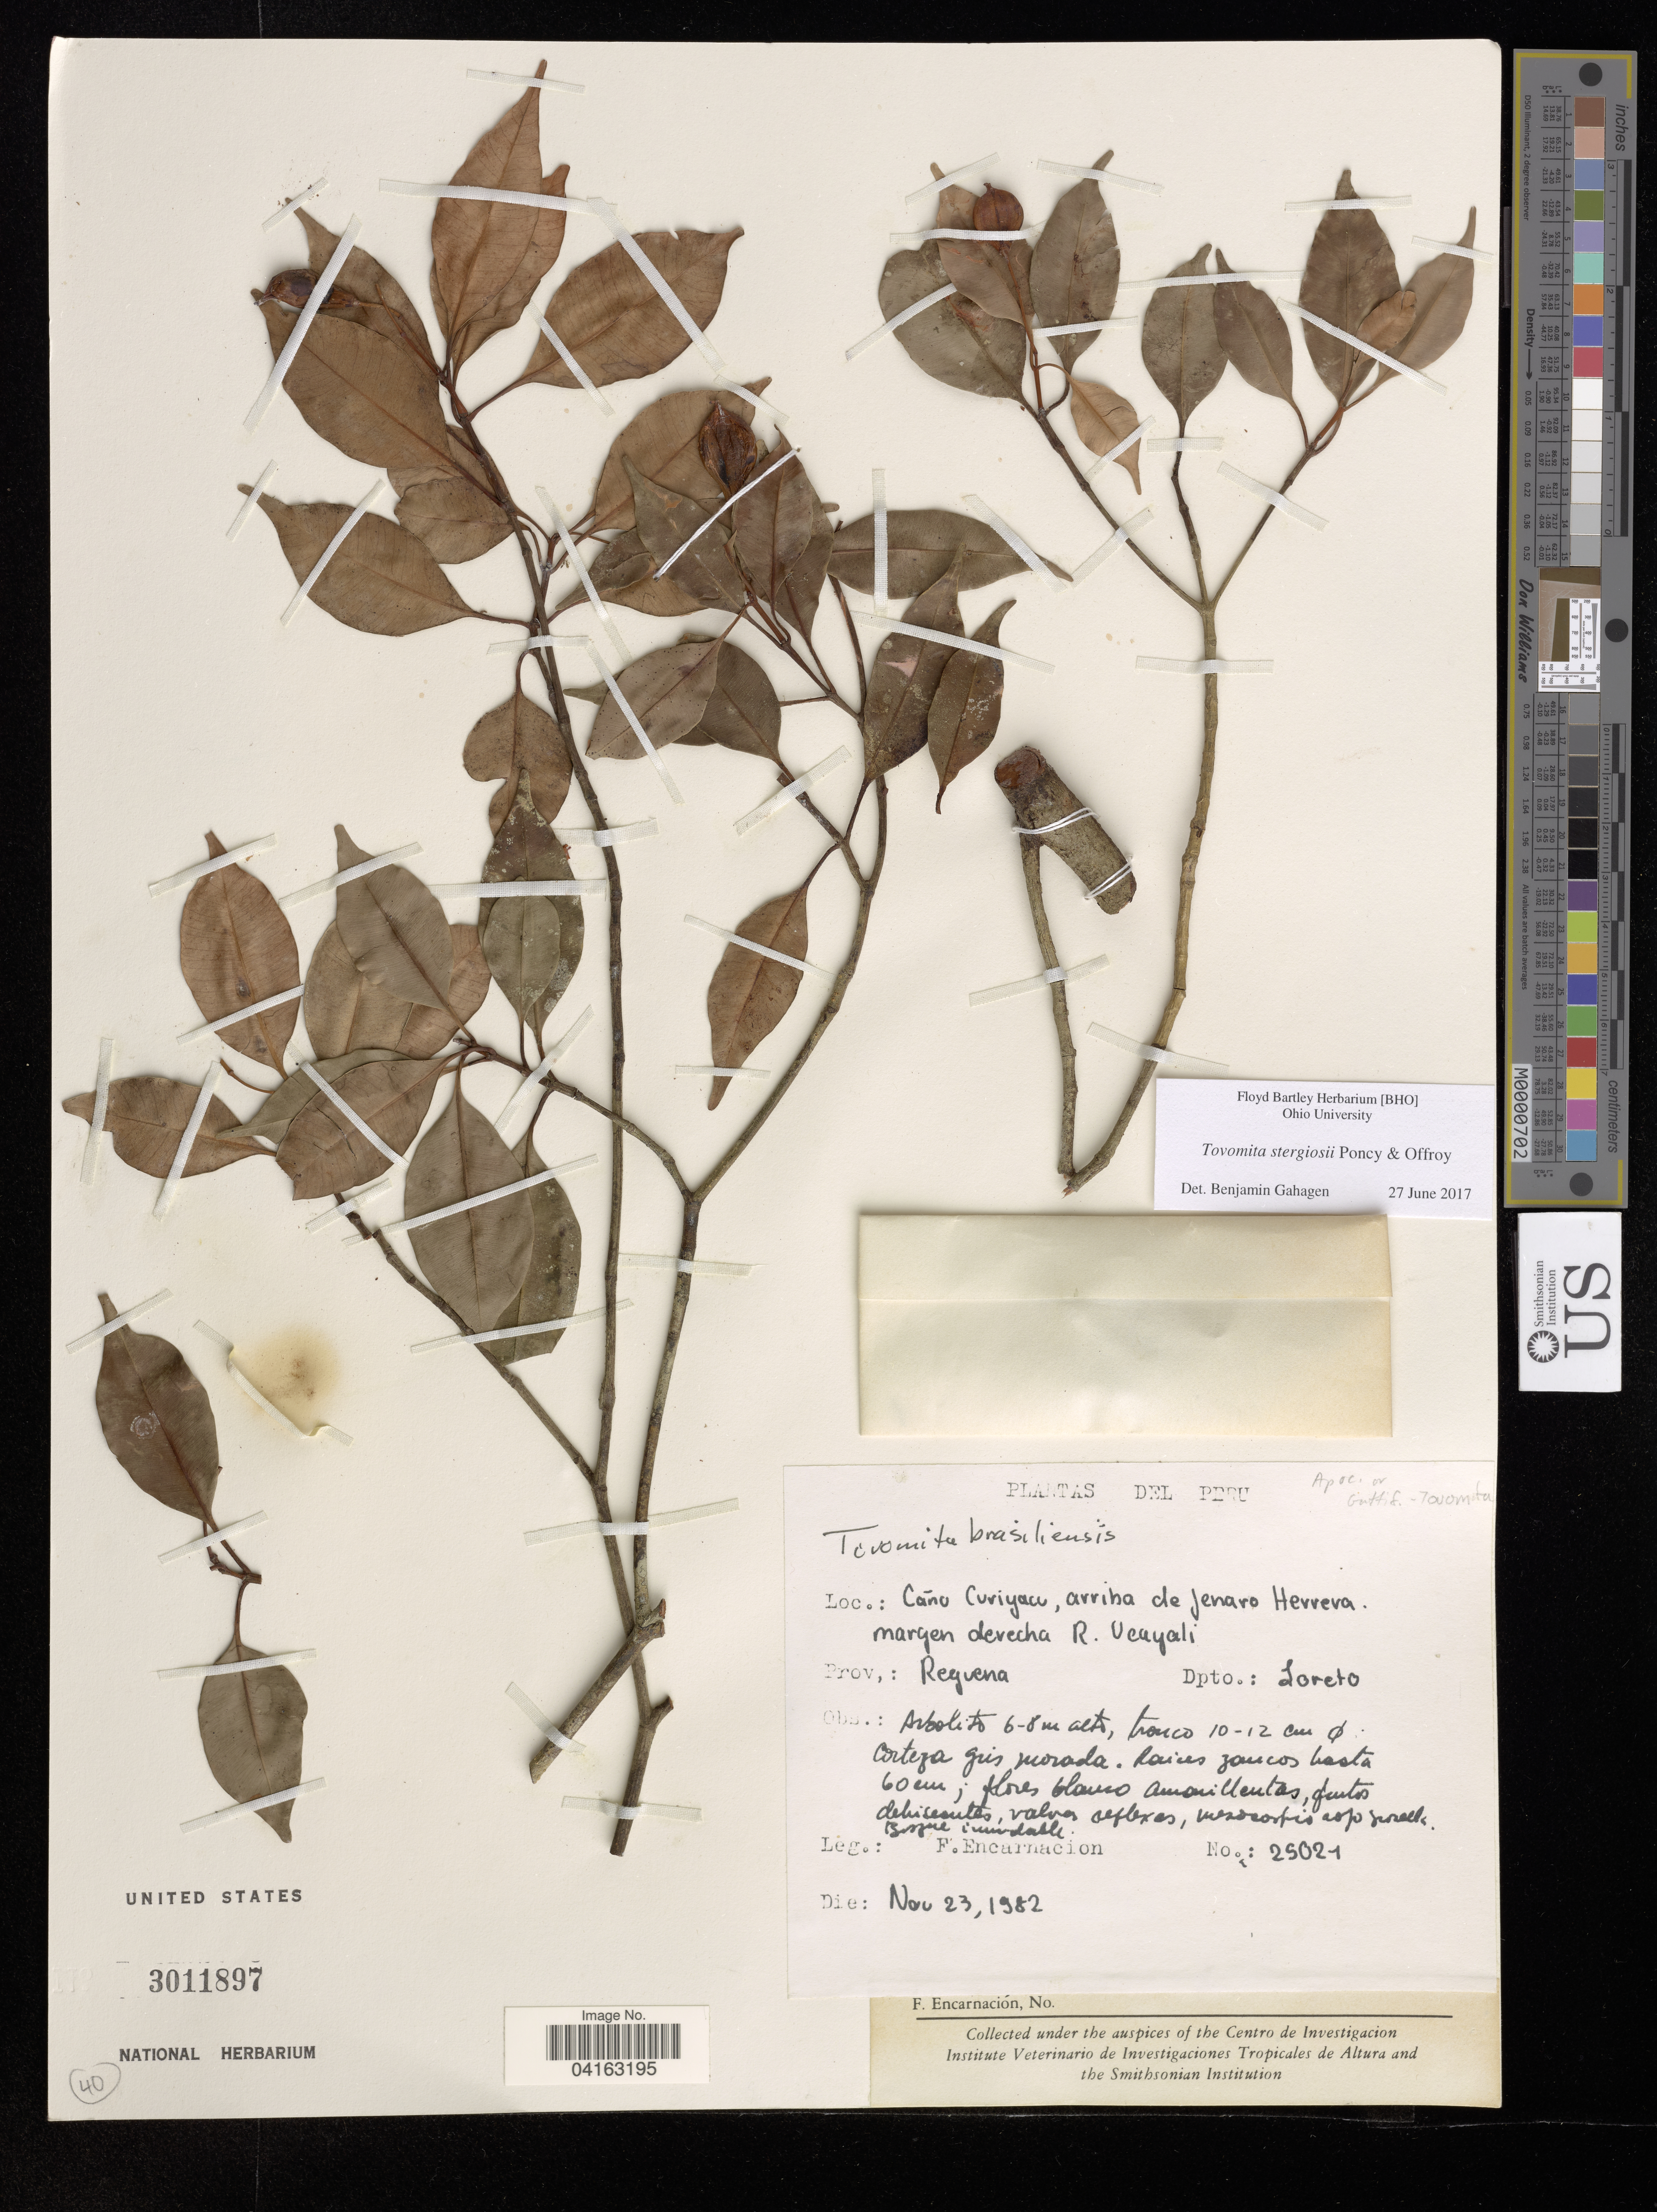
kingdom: Plantae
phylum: Tracheophyta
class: Magnoliopsida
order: Malpighiales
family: Clusiaceae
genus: Tovomita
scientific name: Tovomita stergiosii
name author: Cuello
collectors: F. Encarnación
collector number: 25021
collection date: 1982-11-23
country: Peru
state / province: Loreto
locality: Caño Curiyaco, arriba de Jenaro Herrera. margen derecha R. Veayali. Prov,: Reguena Dpto.: Loreto.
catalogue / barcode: US 3011897